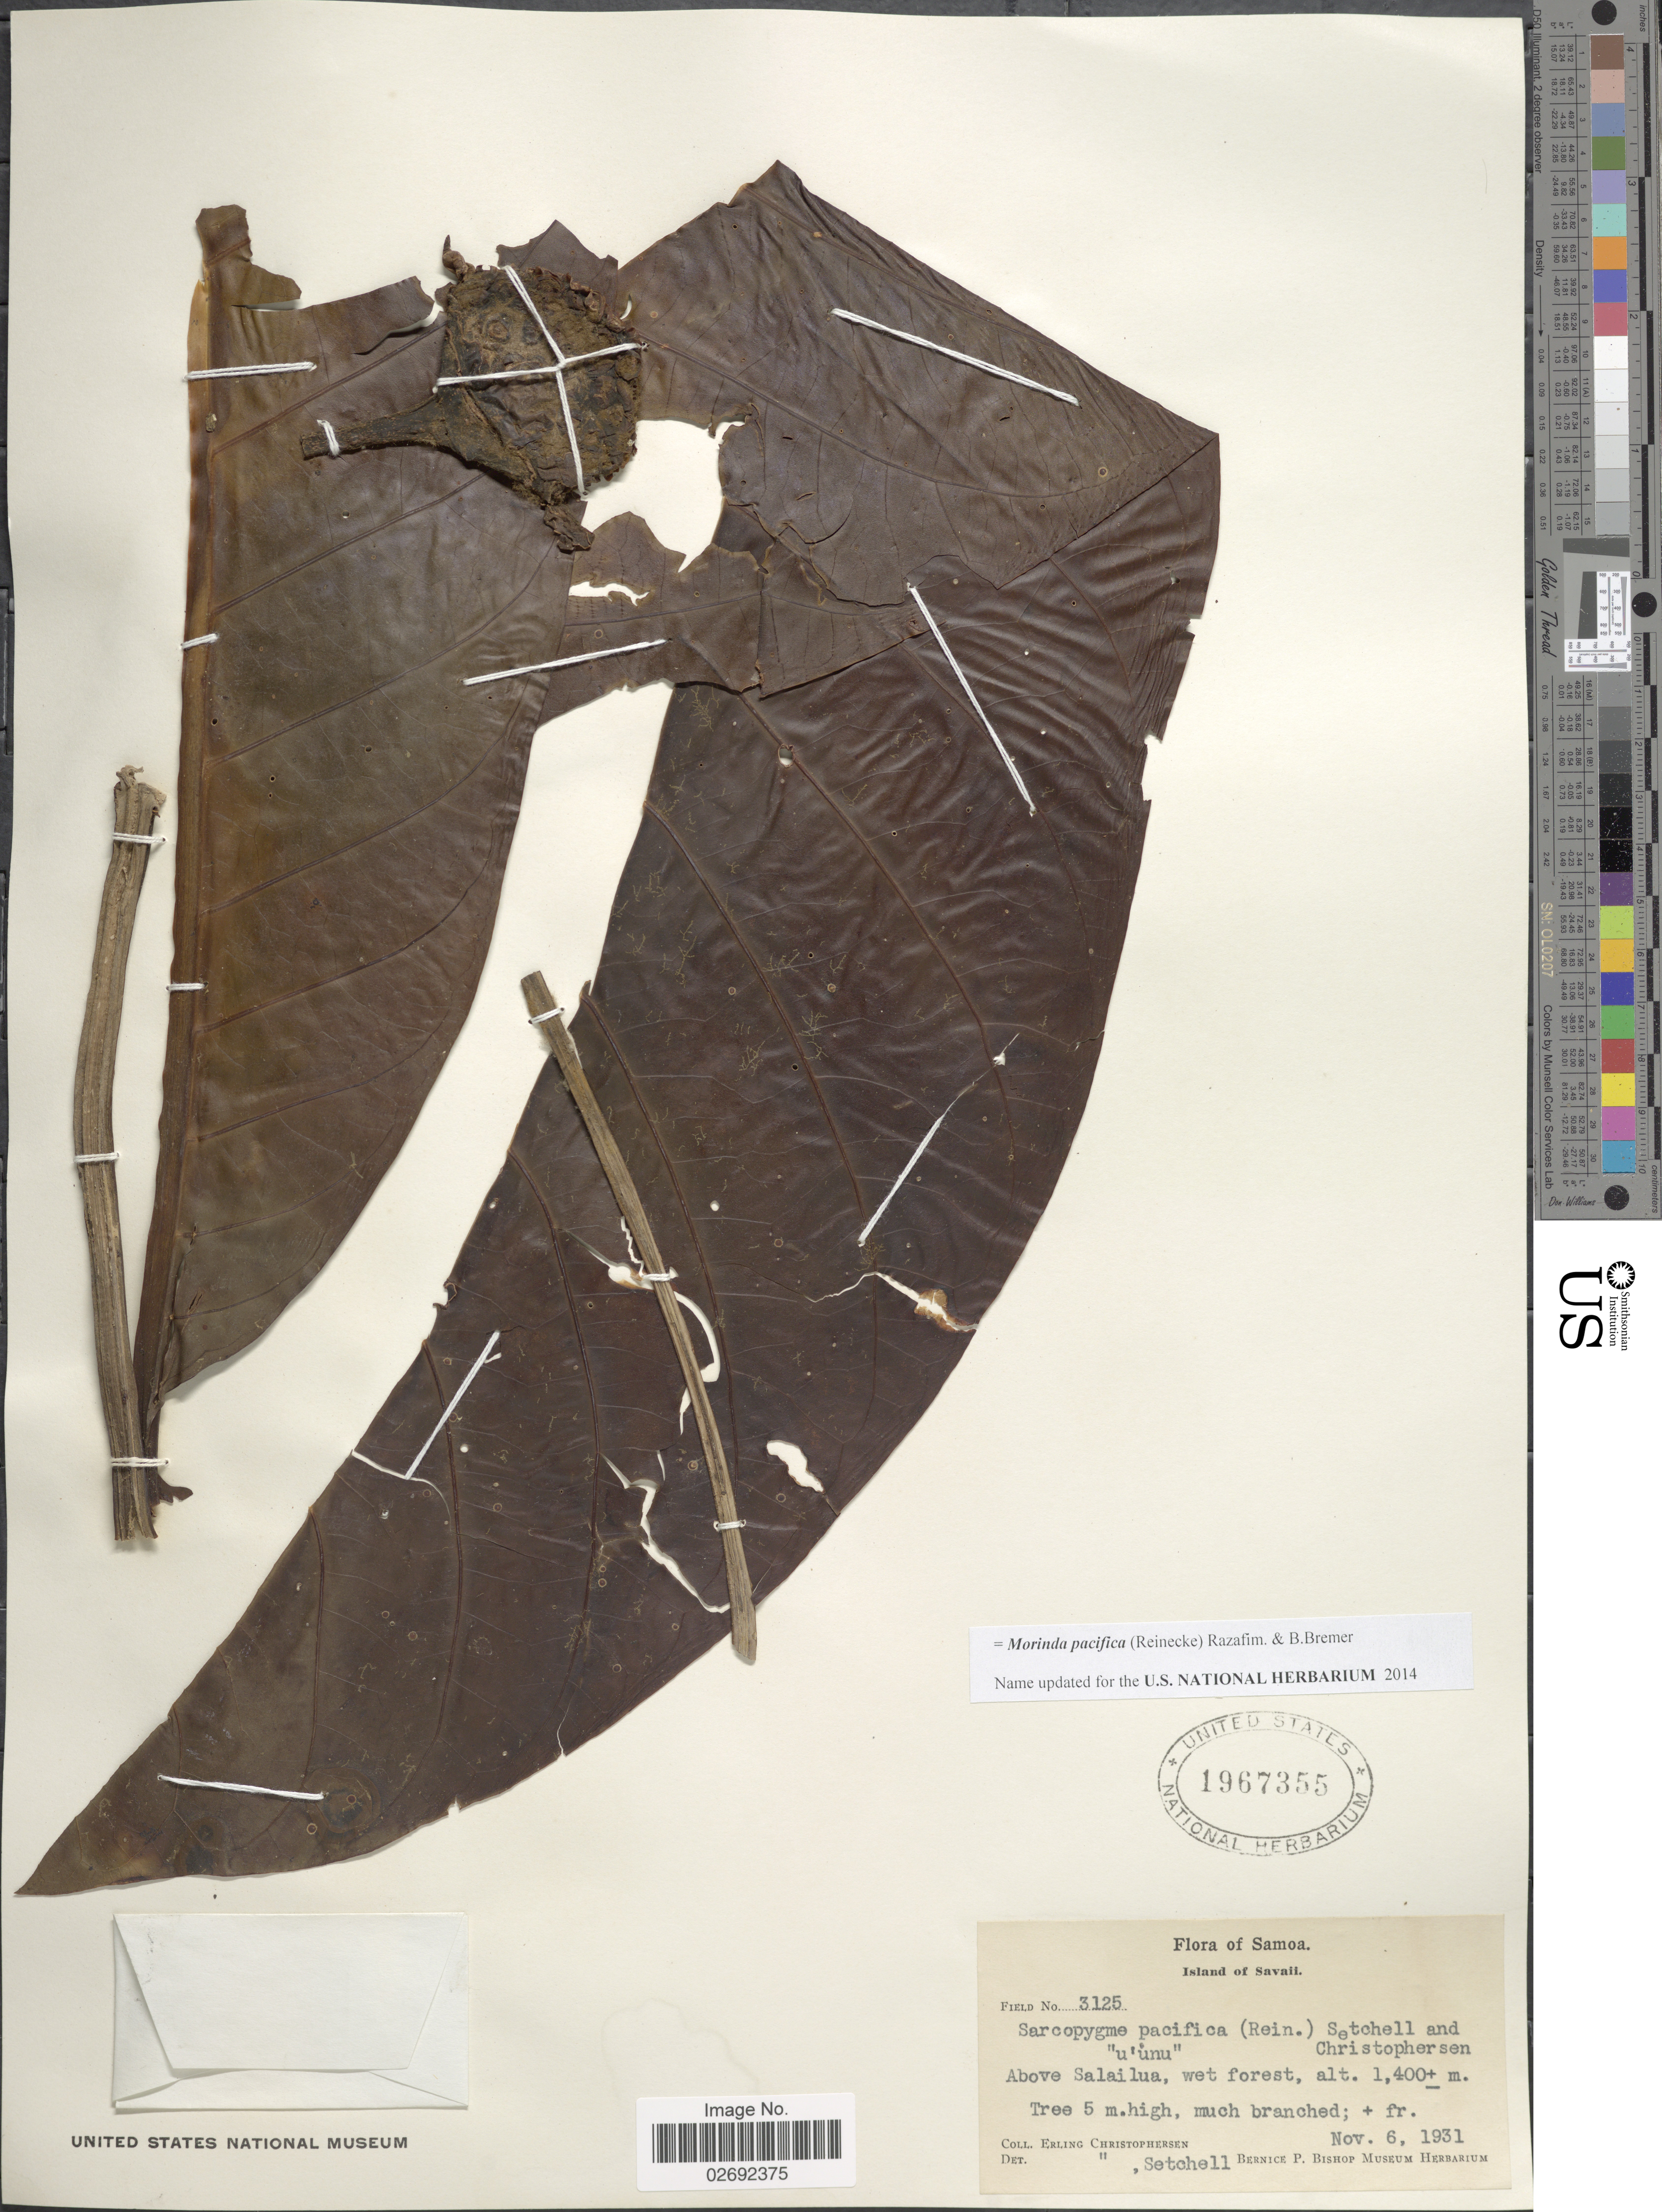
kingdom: Plantae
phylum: Tracheophyta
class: Magnoliopsida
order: Gentianales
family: Rubiaceae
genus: Morinda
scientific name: Morinda pacifica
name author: Razafim. & B. Bremer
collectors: E. Christophersen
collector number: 3125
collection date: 1931-11-06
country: Samoa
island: Savai'i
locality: Samoa. Island of Savaii. Above Salailua, wet forest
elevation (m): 1400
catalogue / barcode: US 1967355